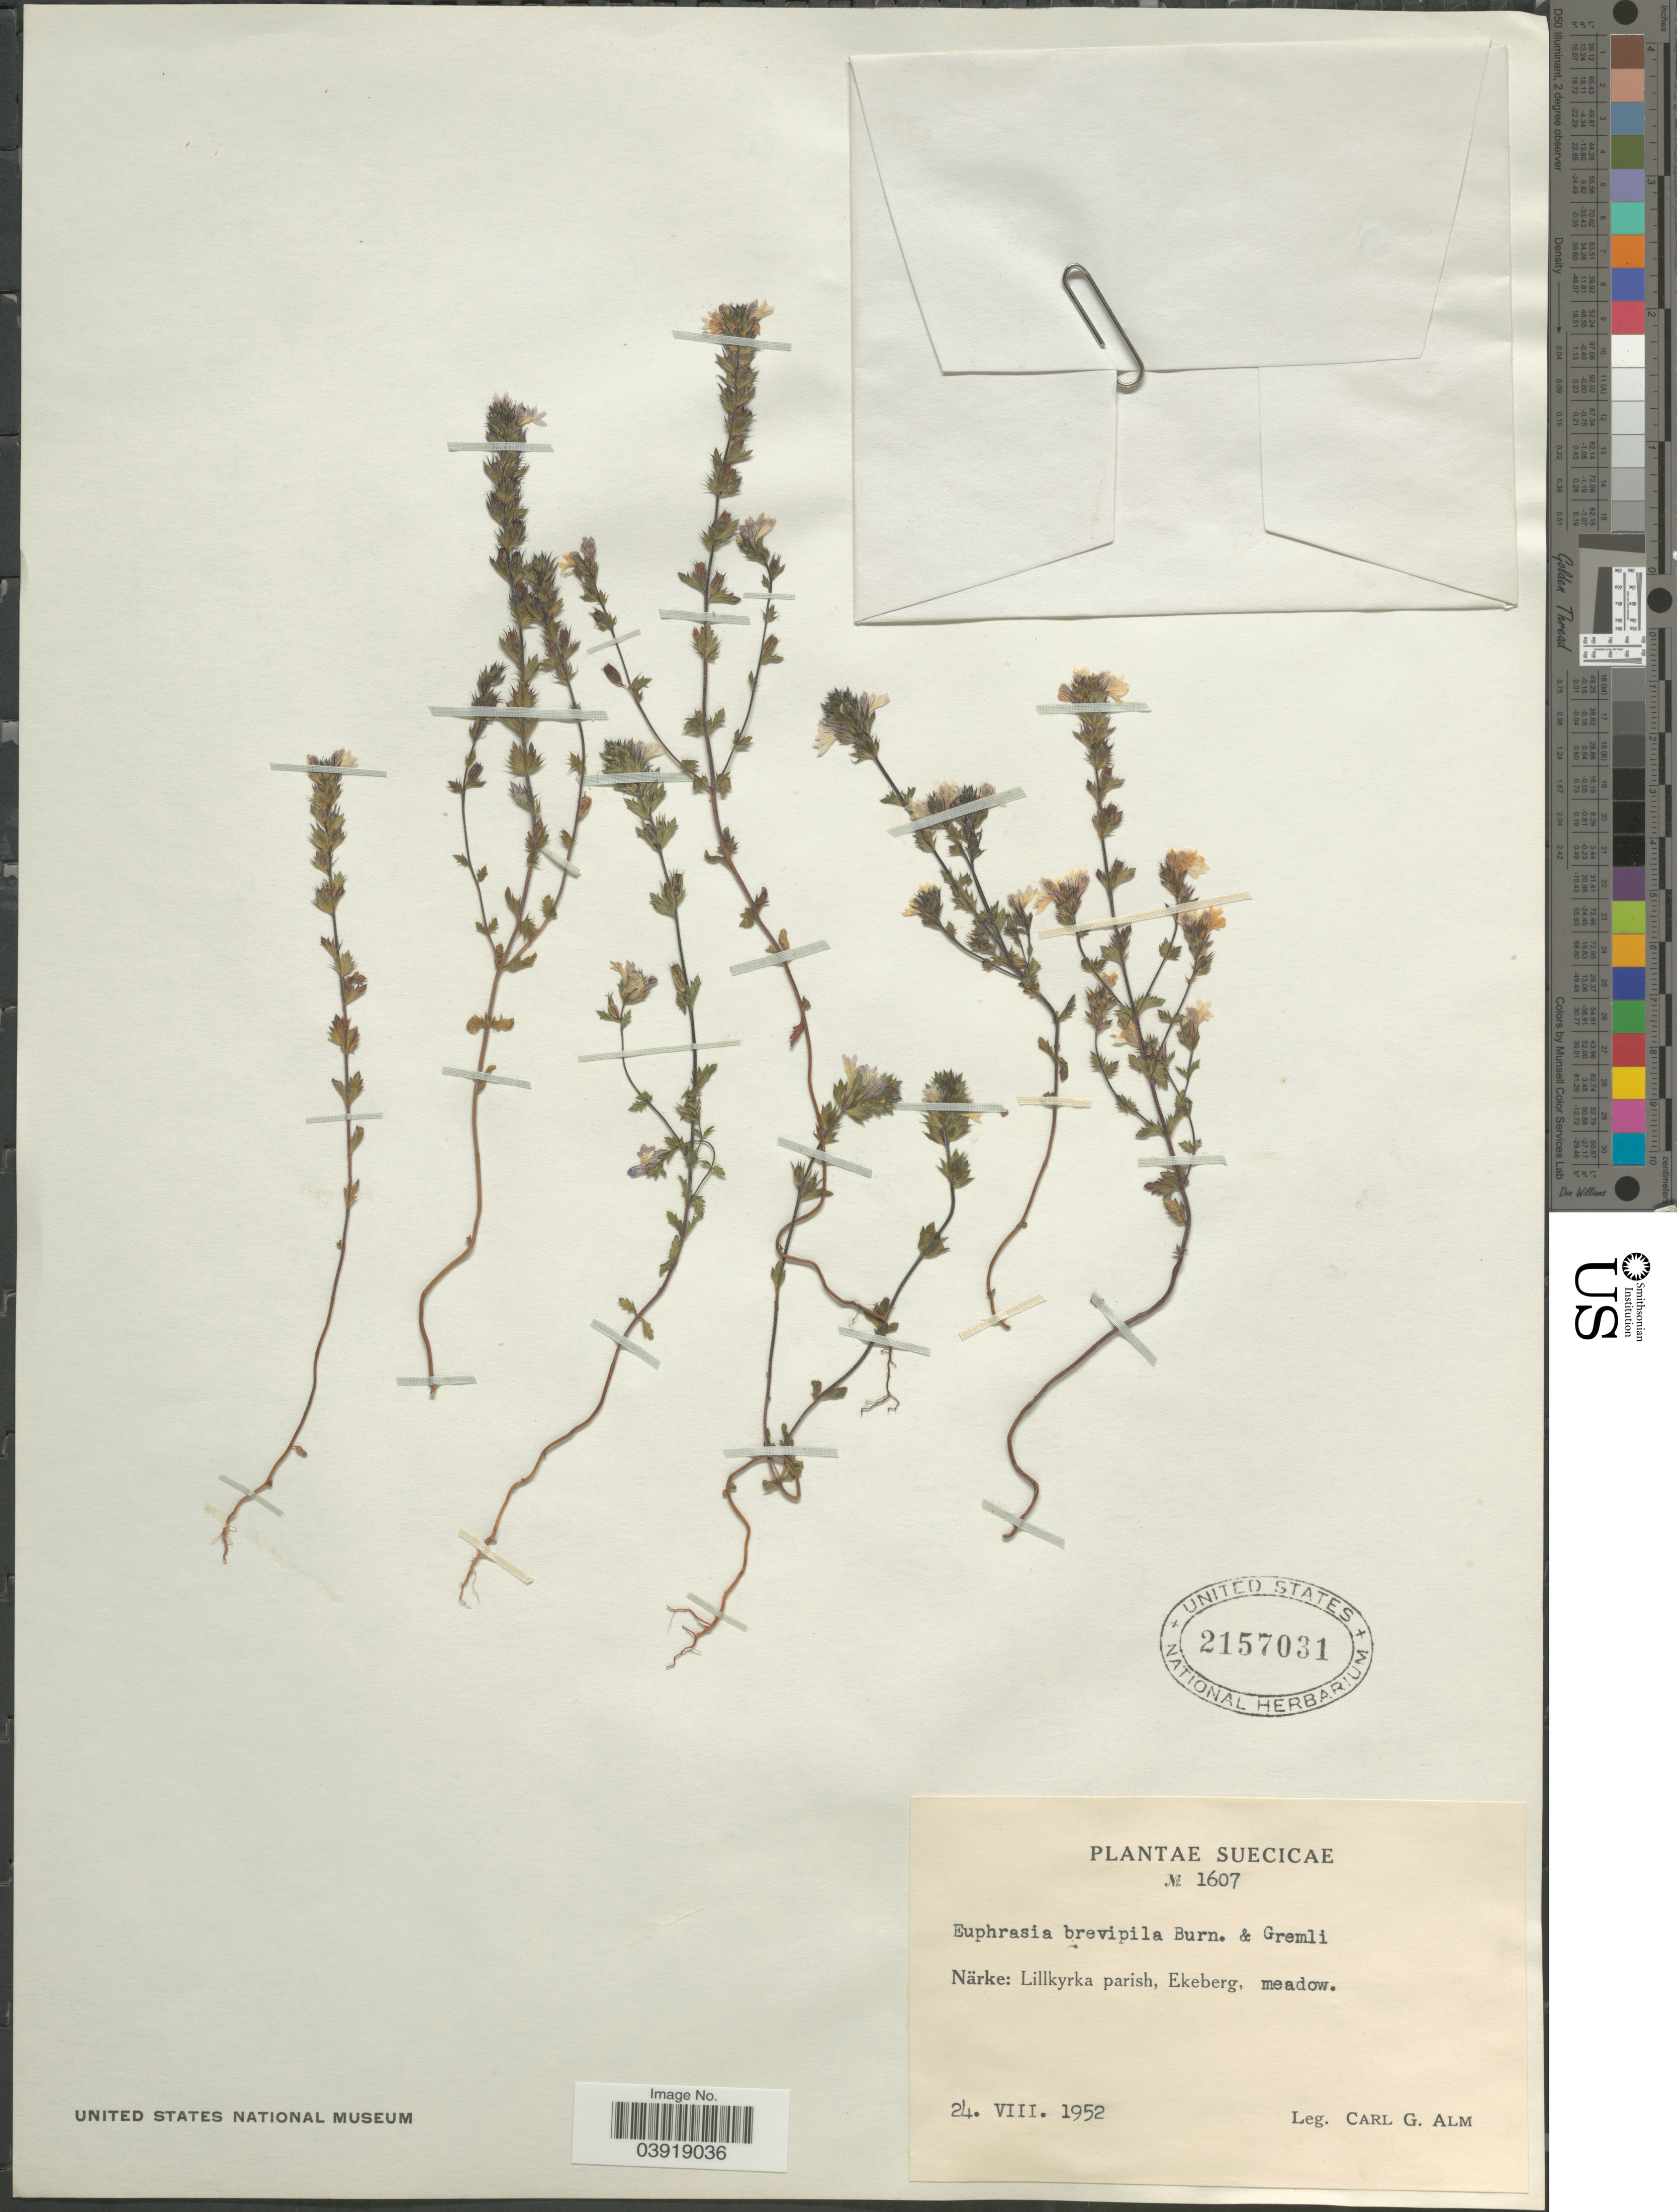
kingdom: Plantae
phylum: Tracheophyta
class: Magnoliopsida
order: Lamiales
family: Orobanchaceae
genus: Euphrasia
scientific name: Euphrasia brevipila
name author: Burn. & Gremli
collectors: C. G. Alm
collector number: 1607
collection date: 1952-08-24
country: Sweden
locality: Suecicae. Närke: Lillkyrka parish, Ekeberg.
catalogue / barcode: US 2157031